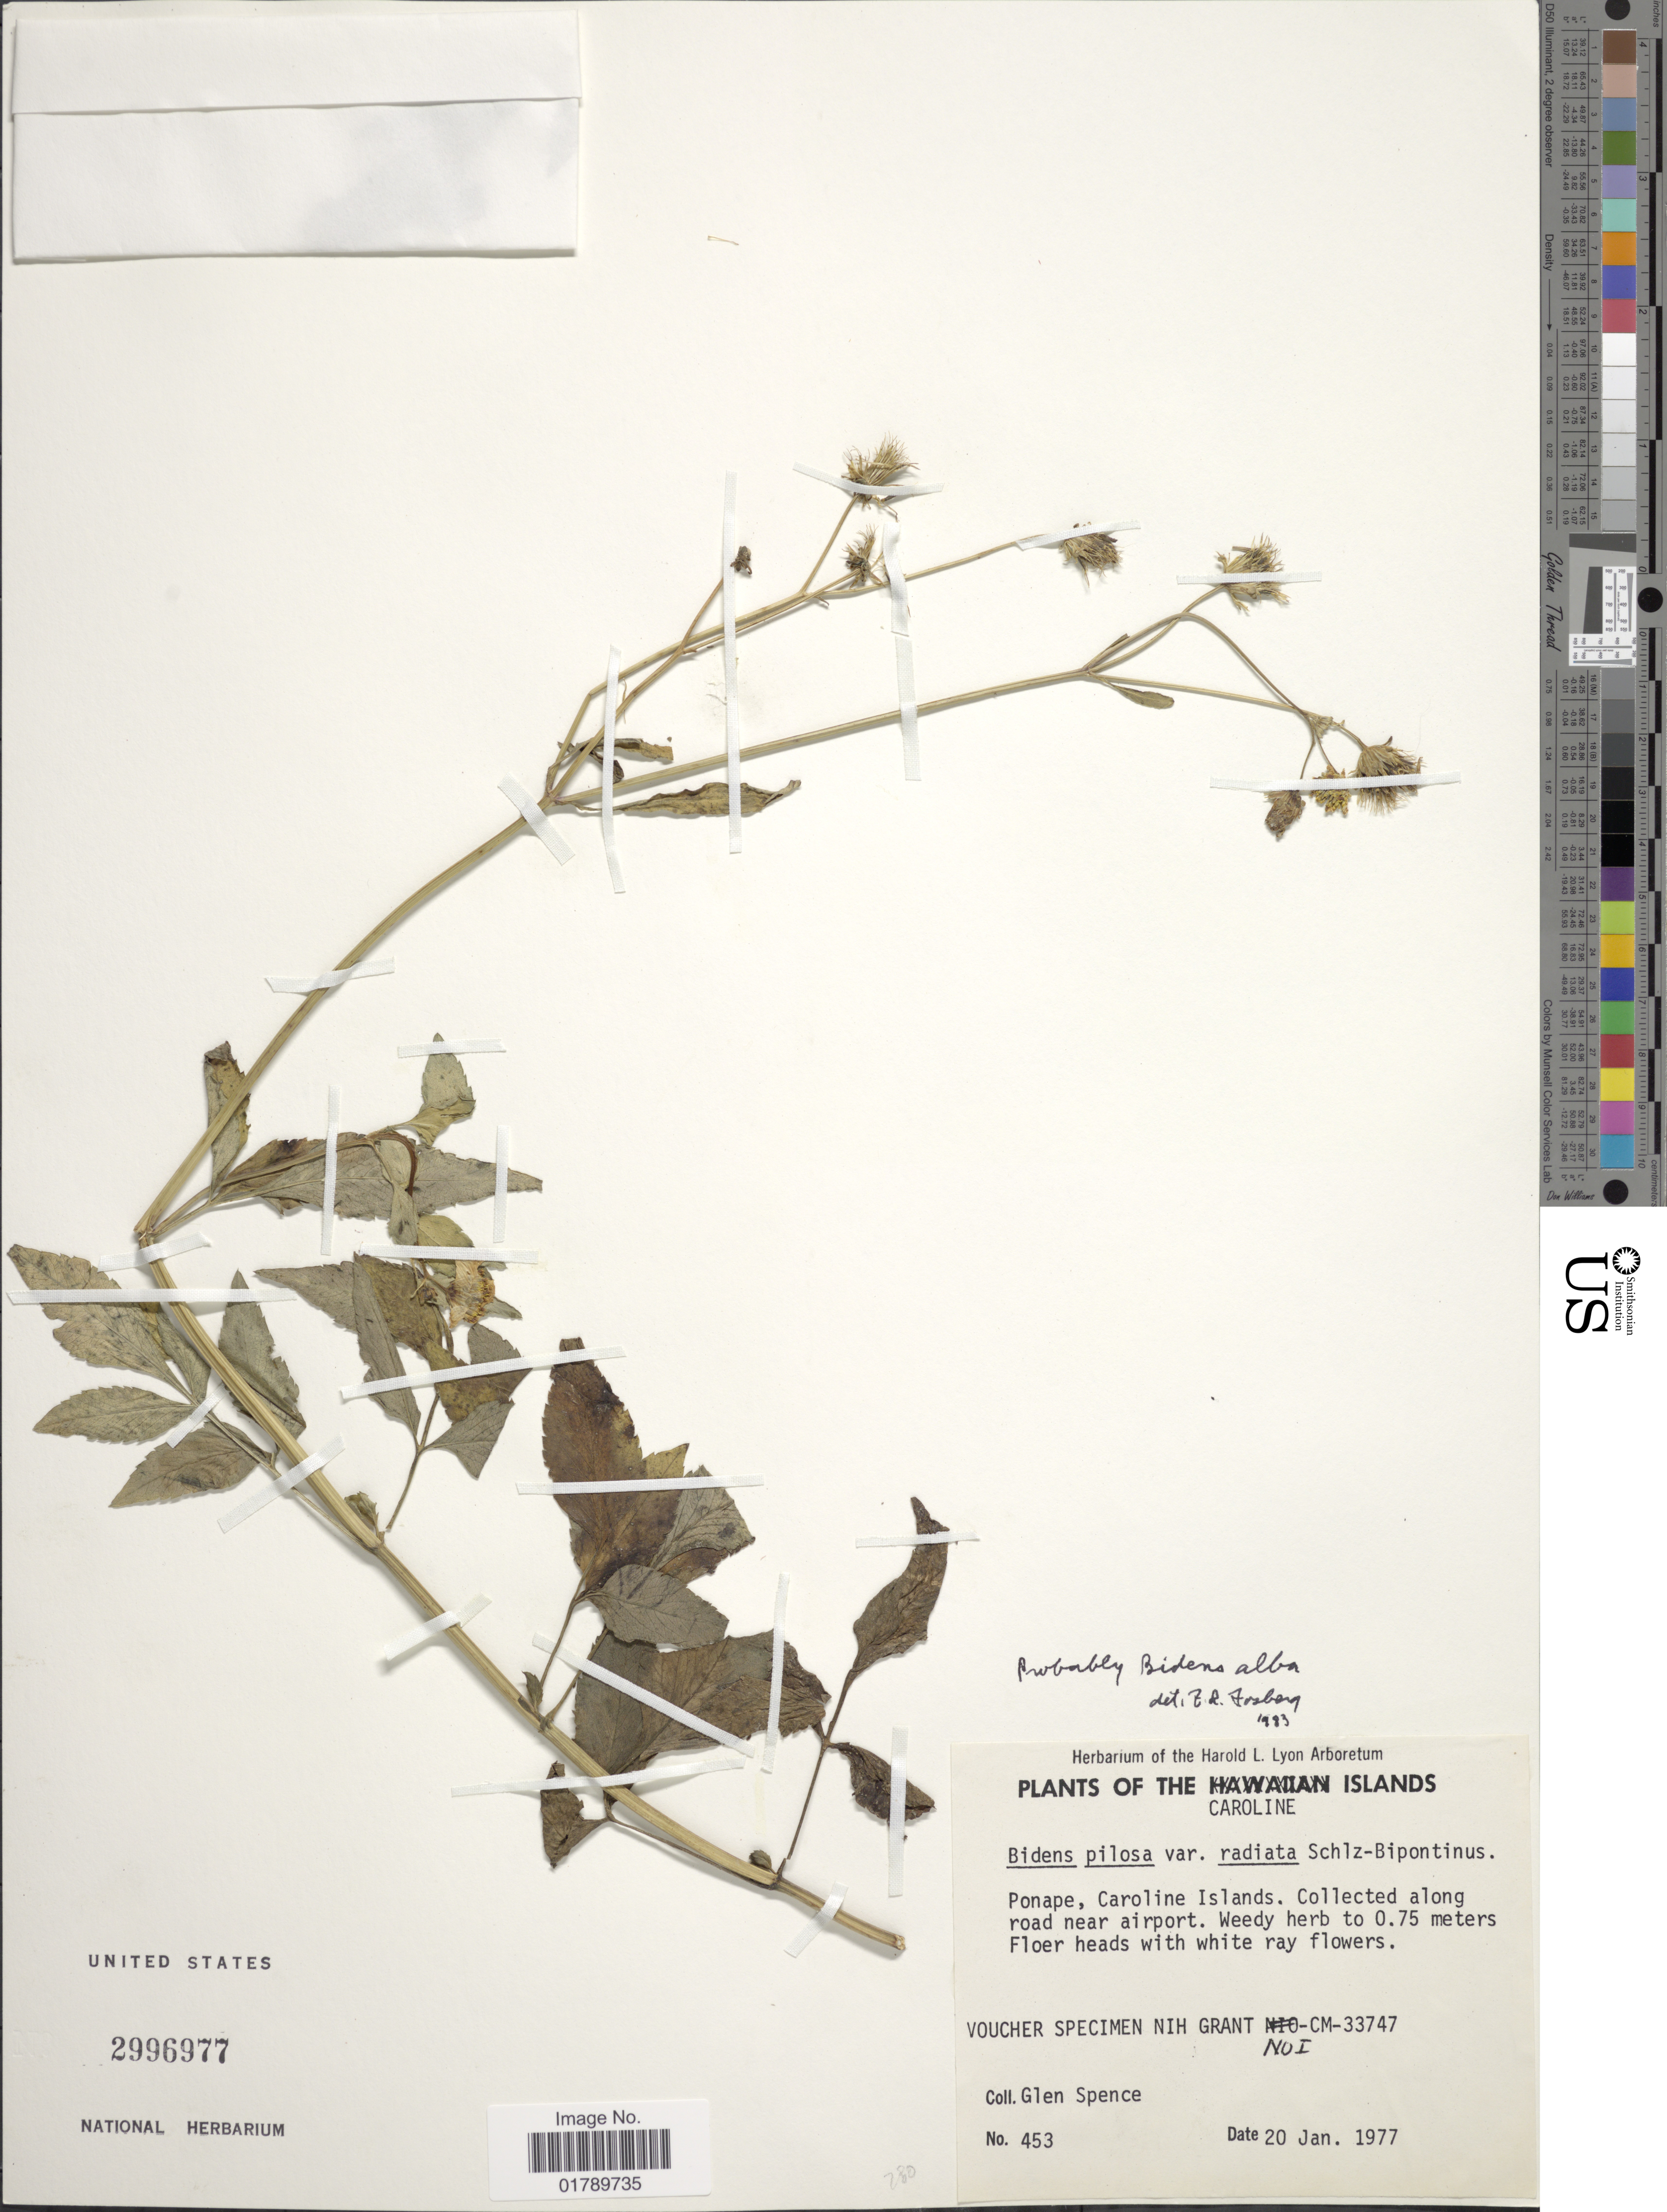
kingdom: Plantae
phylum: Tracheophyta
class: Magnoliopsida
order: Asterales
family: Asteraceae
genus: Bidens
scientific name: Bidens alba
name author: (L.) DC.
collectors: G. Spence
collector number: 453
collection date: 1977-01-20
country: Micronesia, Federated States of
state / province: Pohnpei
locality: The Caroline Islands. Ponape, Caroline Islands. Collected along road near airport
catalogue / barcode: US 2996977